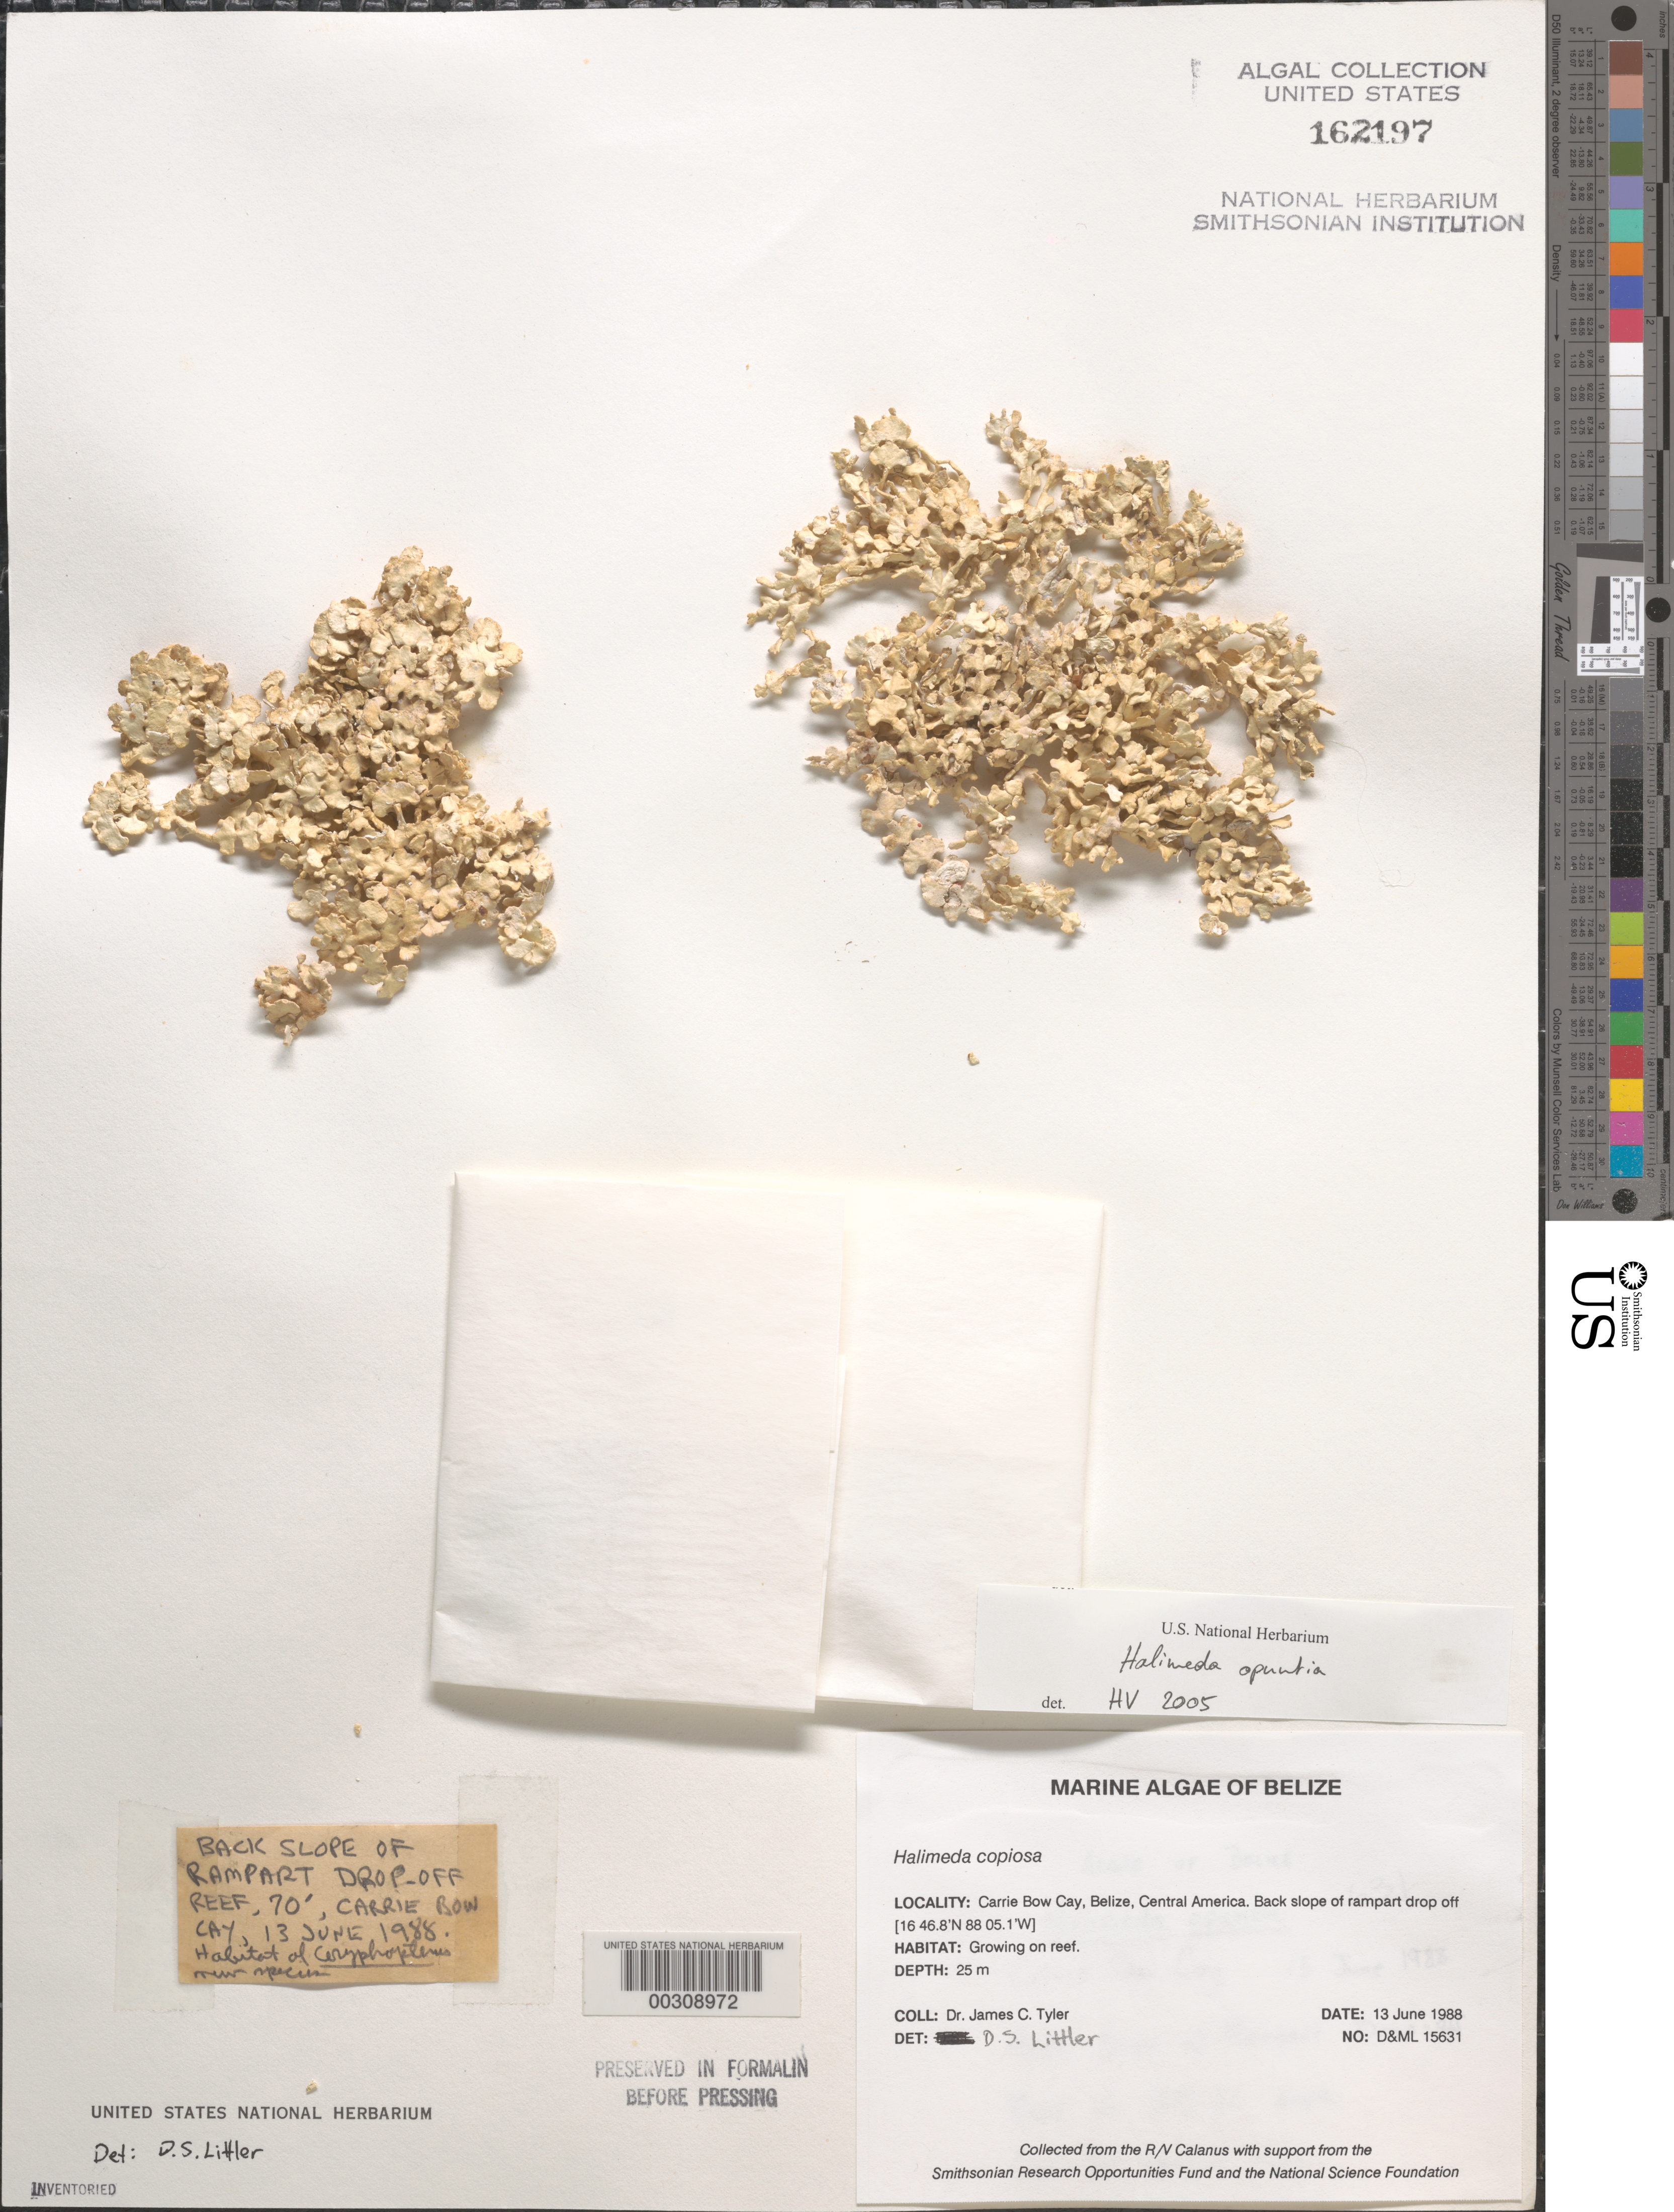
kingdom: Plantae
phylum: Chlorophyta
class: Ulvophyceae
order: Bryopsidales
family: Halimedaceae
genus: Halimeda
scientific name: Halimeda opuntia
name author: (L.) J.V.Lamouroux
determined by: Verbruggen, H.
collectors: J. Tyler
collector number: D&ML 15631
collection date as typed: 13 Jun 1988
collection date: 1988-06-13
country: Belize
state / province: Stann Creek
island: Carrie Bow Cay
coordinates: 16 46.8' N, 88 05.1' W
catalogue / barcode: US 162197